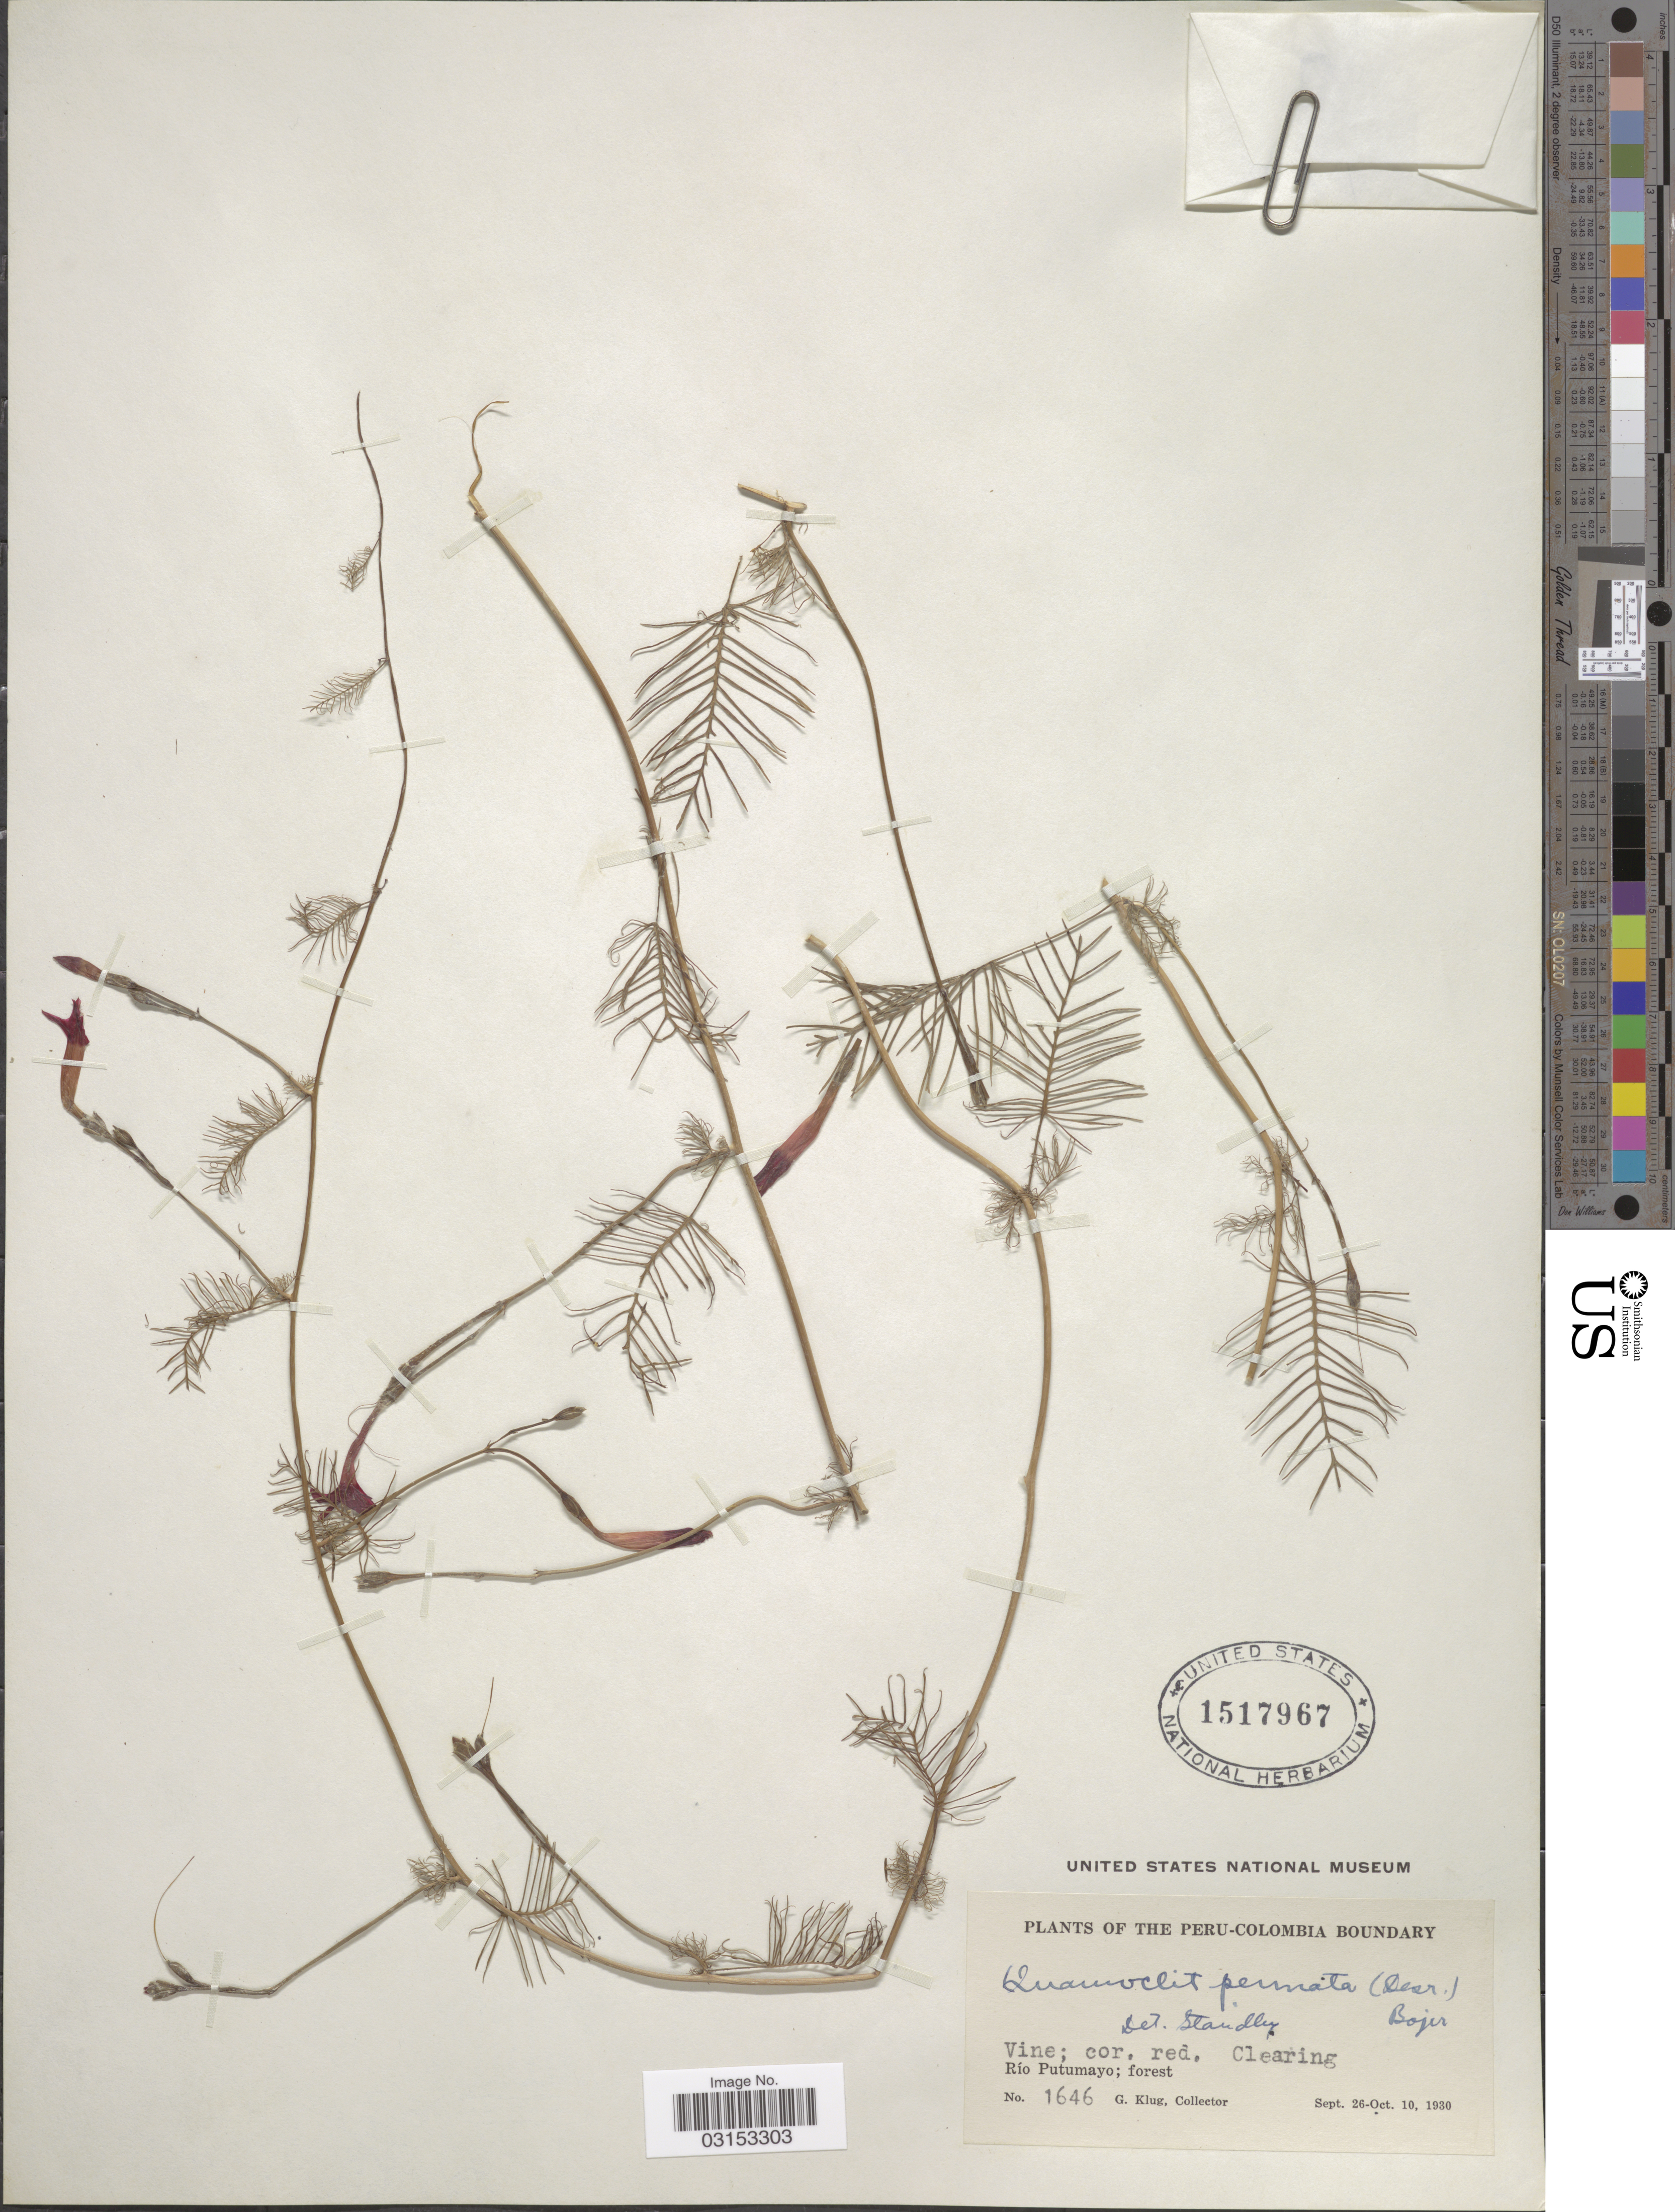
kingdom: Plantae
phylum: Tracheophyta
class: Magnoliopsida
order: Solanales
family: Convolvulaceae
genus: Ipomoea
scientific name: Ipomoea quamoclit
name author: L.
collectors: G. Klug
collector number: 1646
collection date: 1930-09-26/1930-10-10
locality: The Peru-Colombia Boundary. Río Putumayo.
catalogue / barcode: US 1517967